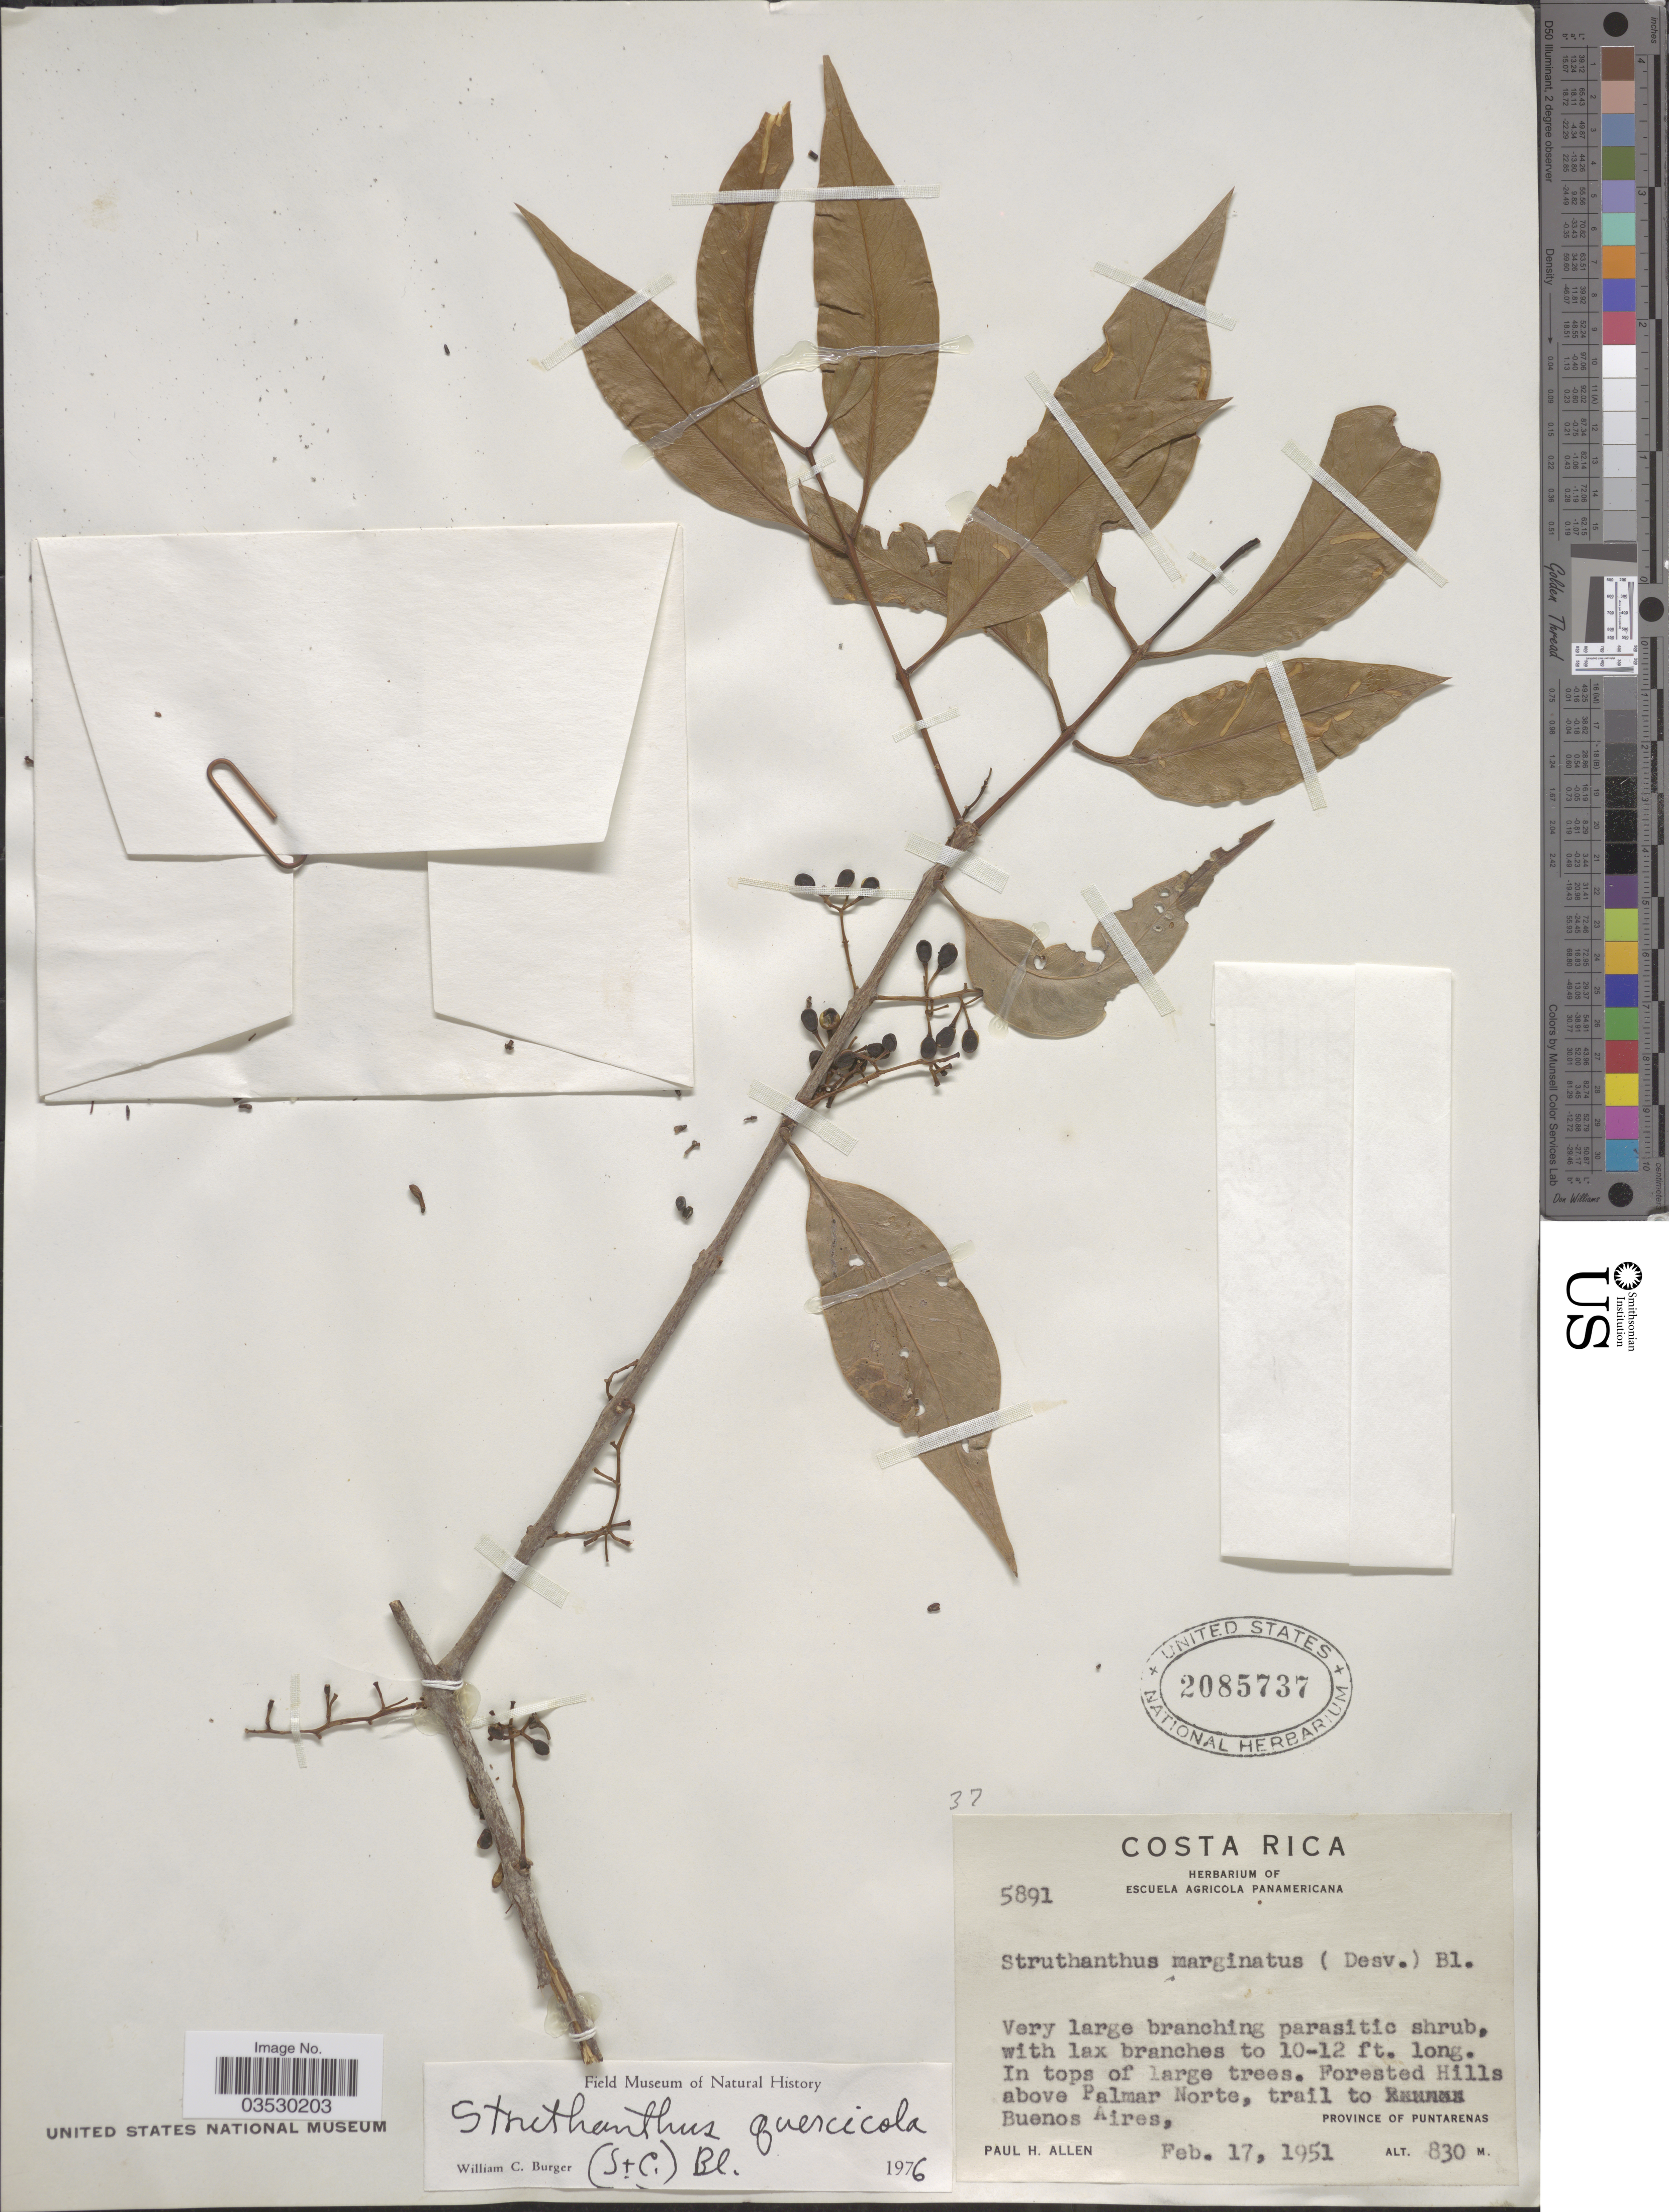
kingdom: Plantae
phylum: Tracheophyta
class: Magnoliopsida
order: Santalales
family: Loranthaceae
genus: Struthanthus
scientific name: Struthanthus quercicola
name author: (Kuijt) Cham. & Schltr.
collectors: P. H. Allen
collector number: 5891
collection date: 1951-02-17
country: Costa Rica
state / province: Puntarenas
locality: Forested Hills above Palmar Norte, trail to Buenos Aires.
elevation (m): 830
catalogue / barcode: US 2085737